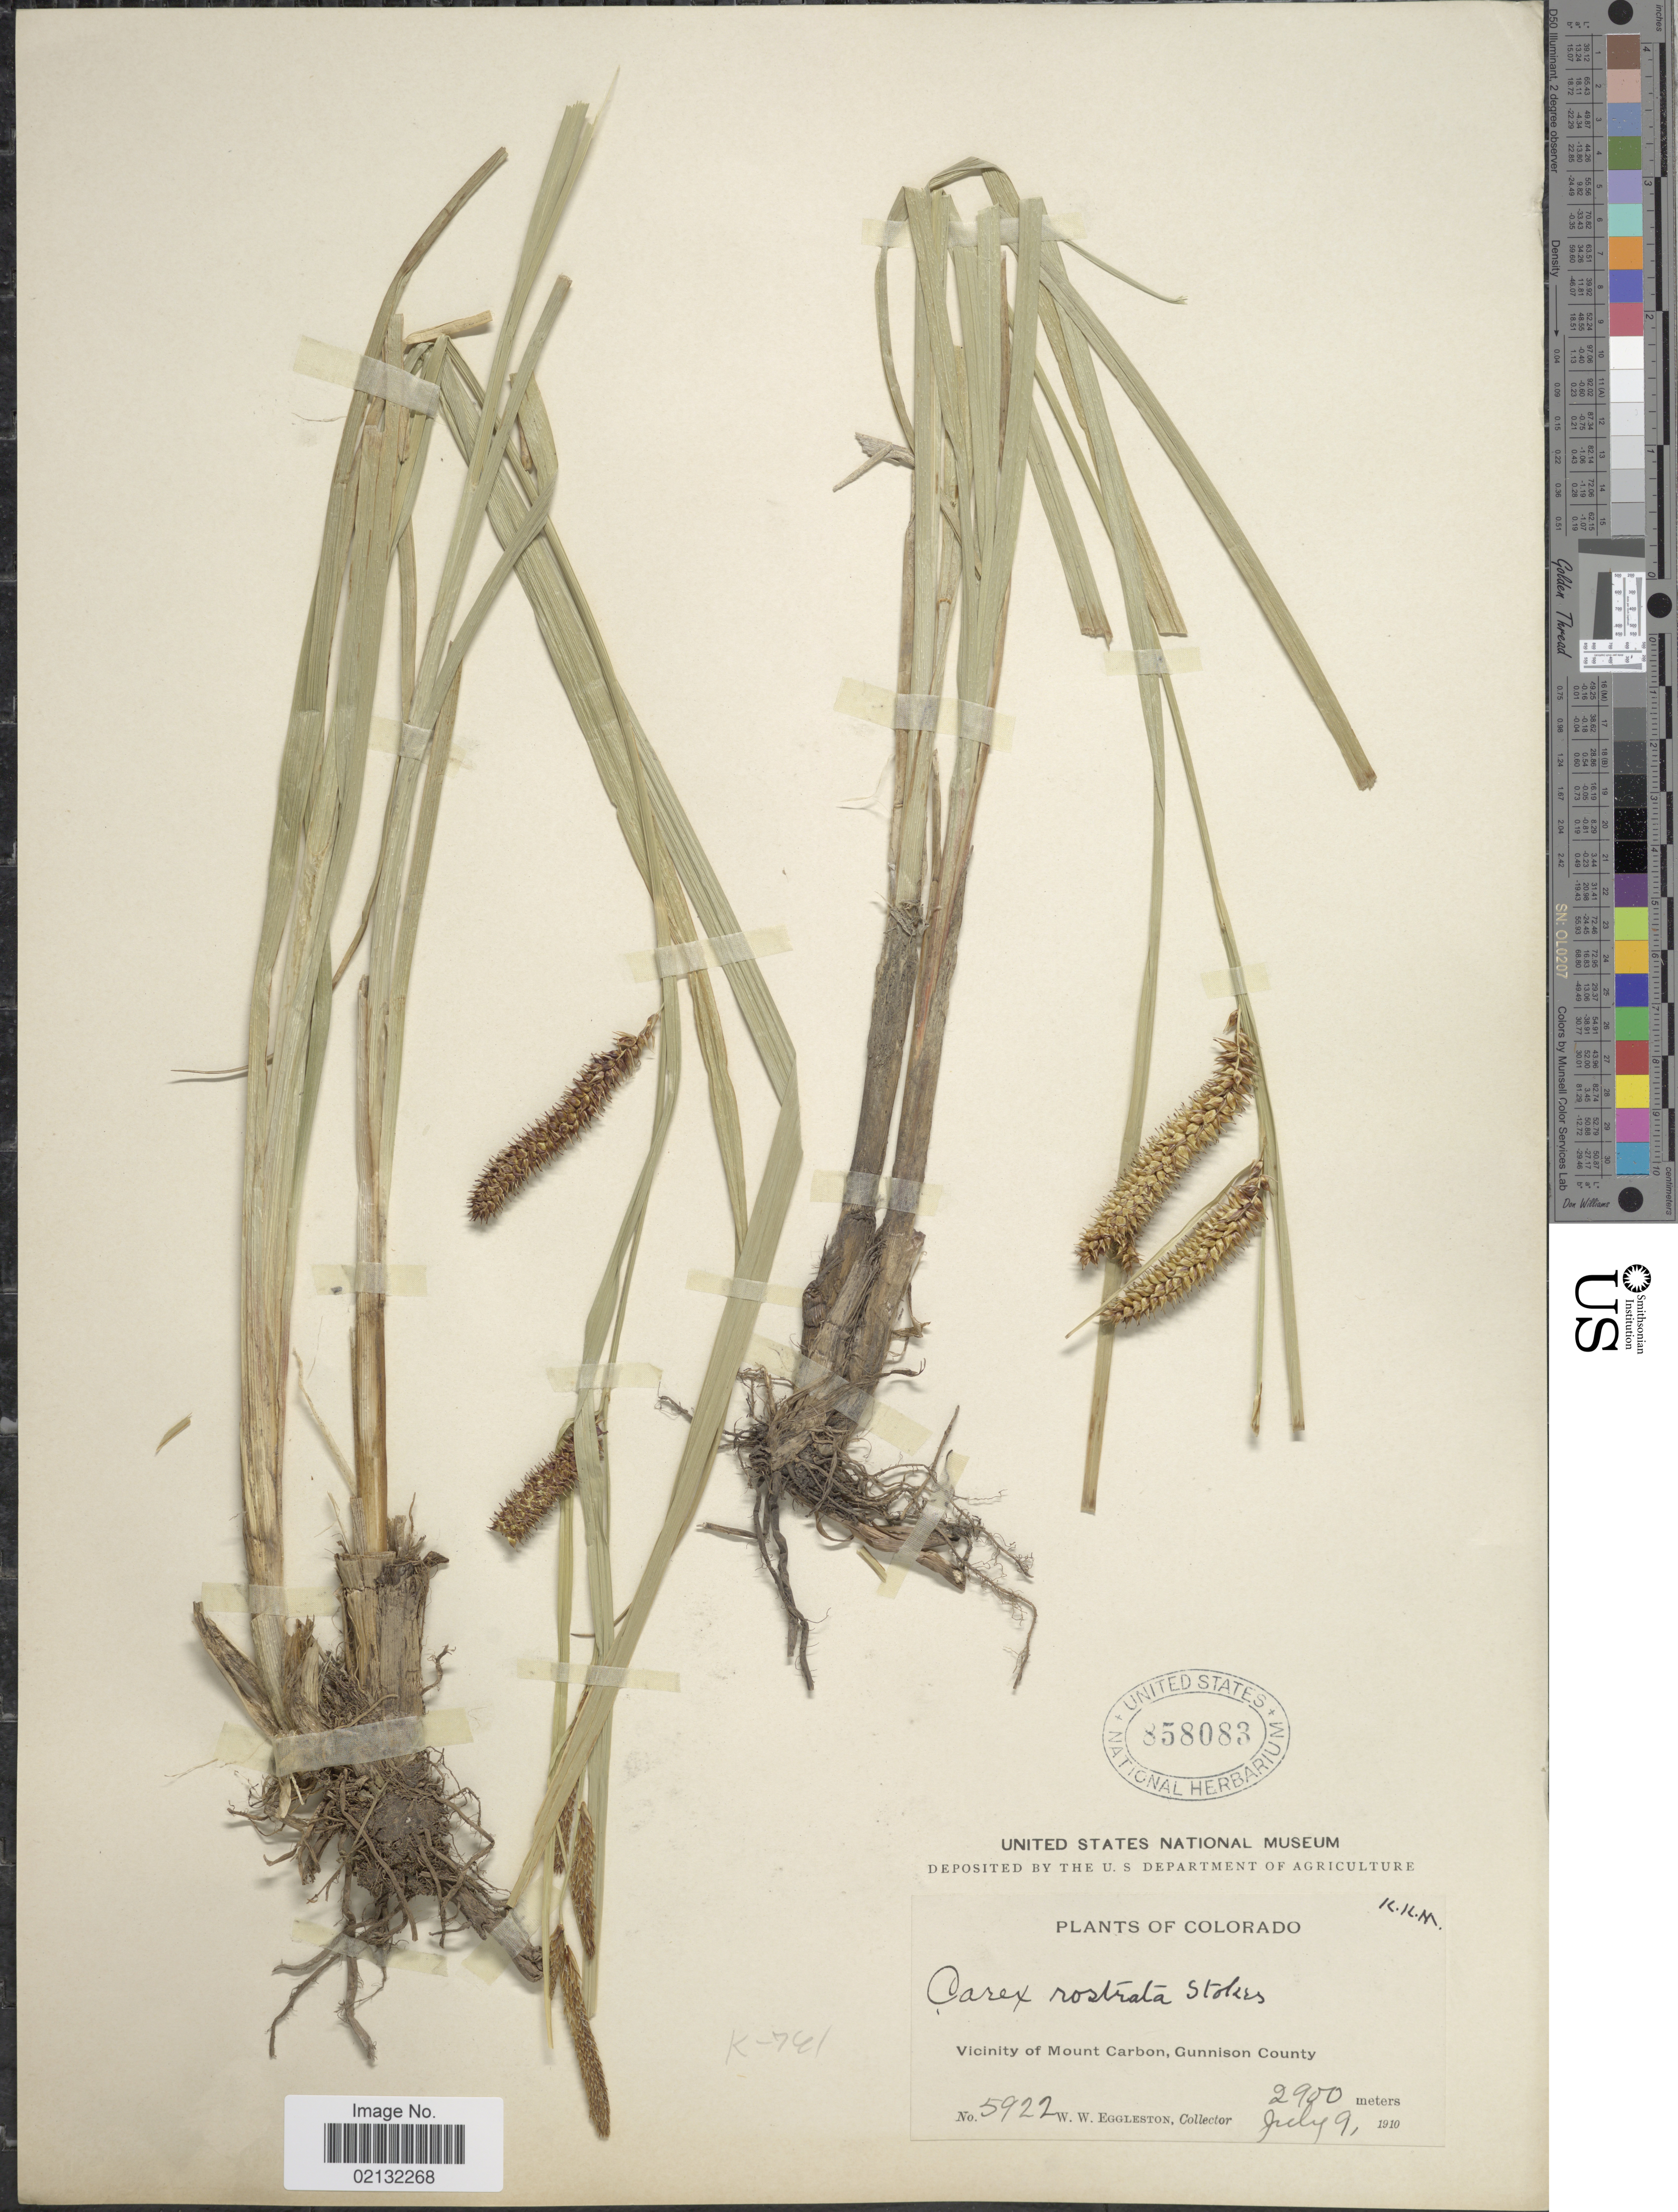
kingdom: Plantae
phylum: Tracheophyta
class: Liliopsida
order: Poales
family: Cyperaceae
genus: Carex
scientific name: Carex rostrata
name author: Stokes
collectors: W. W. Eggleston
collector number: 5922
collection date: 1910-07-09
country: United States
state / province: Colorado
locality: Vicinity of Mount Carbon, Gunnison County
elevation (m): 2900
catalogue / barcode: US 858083